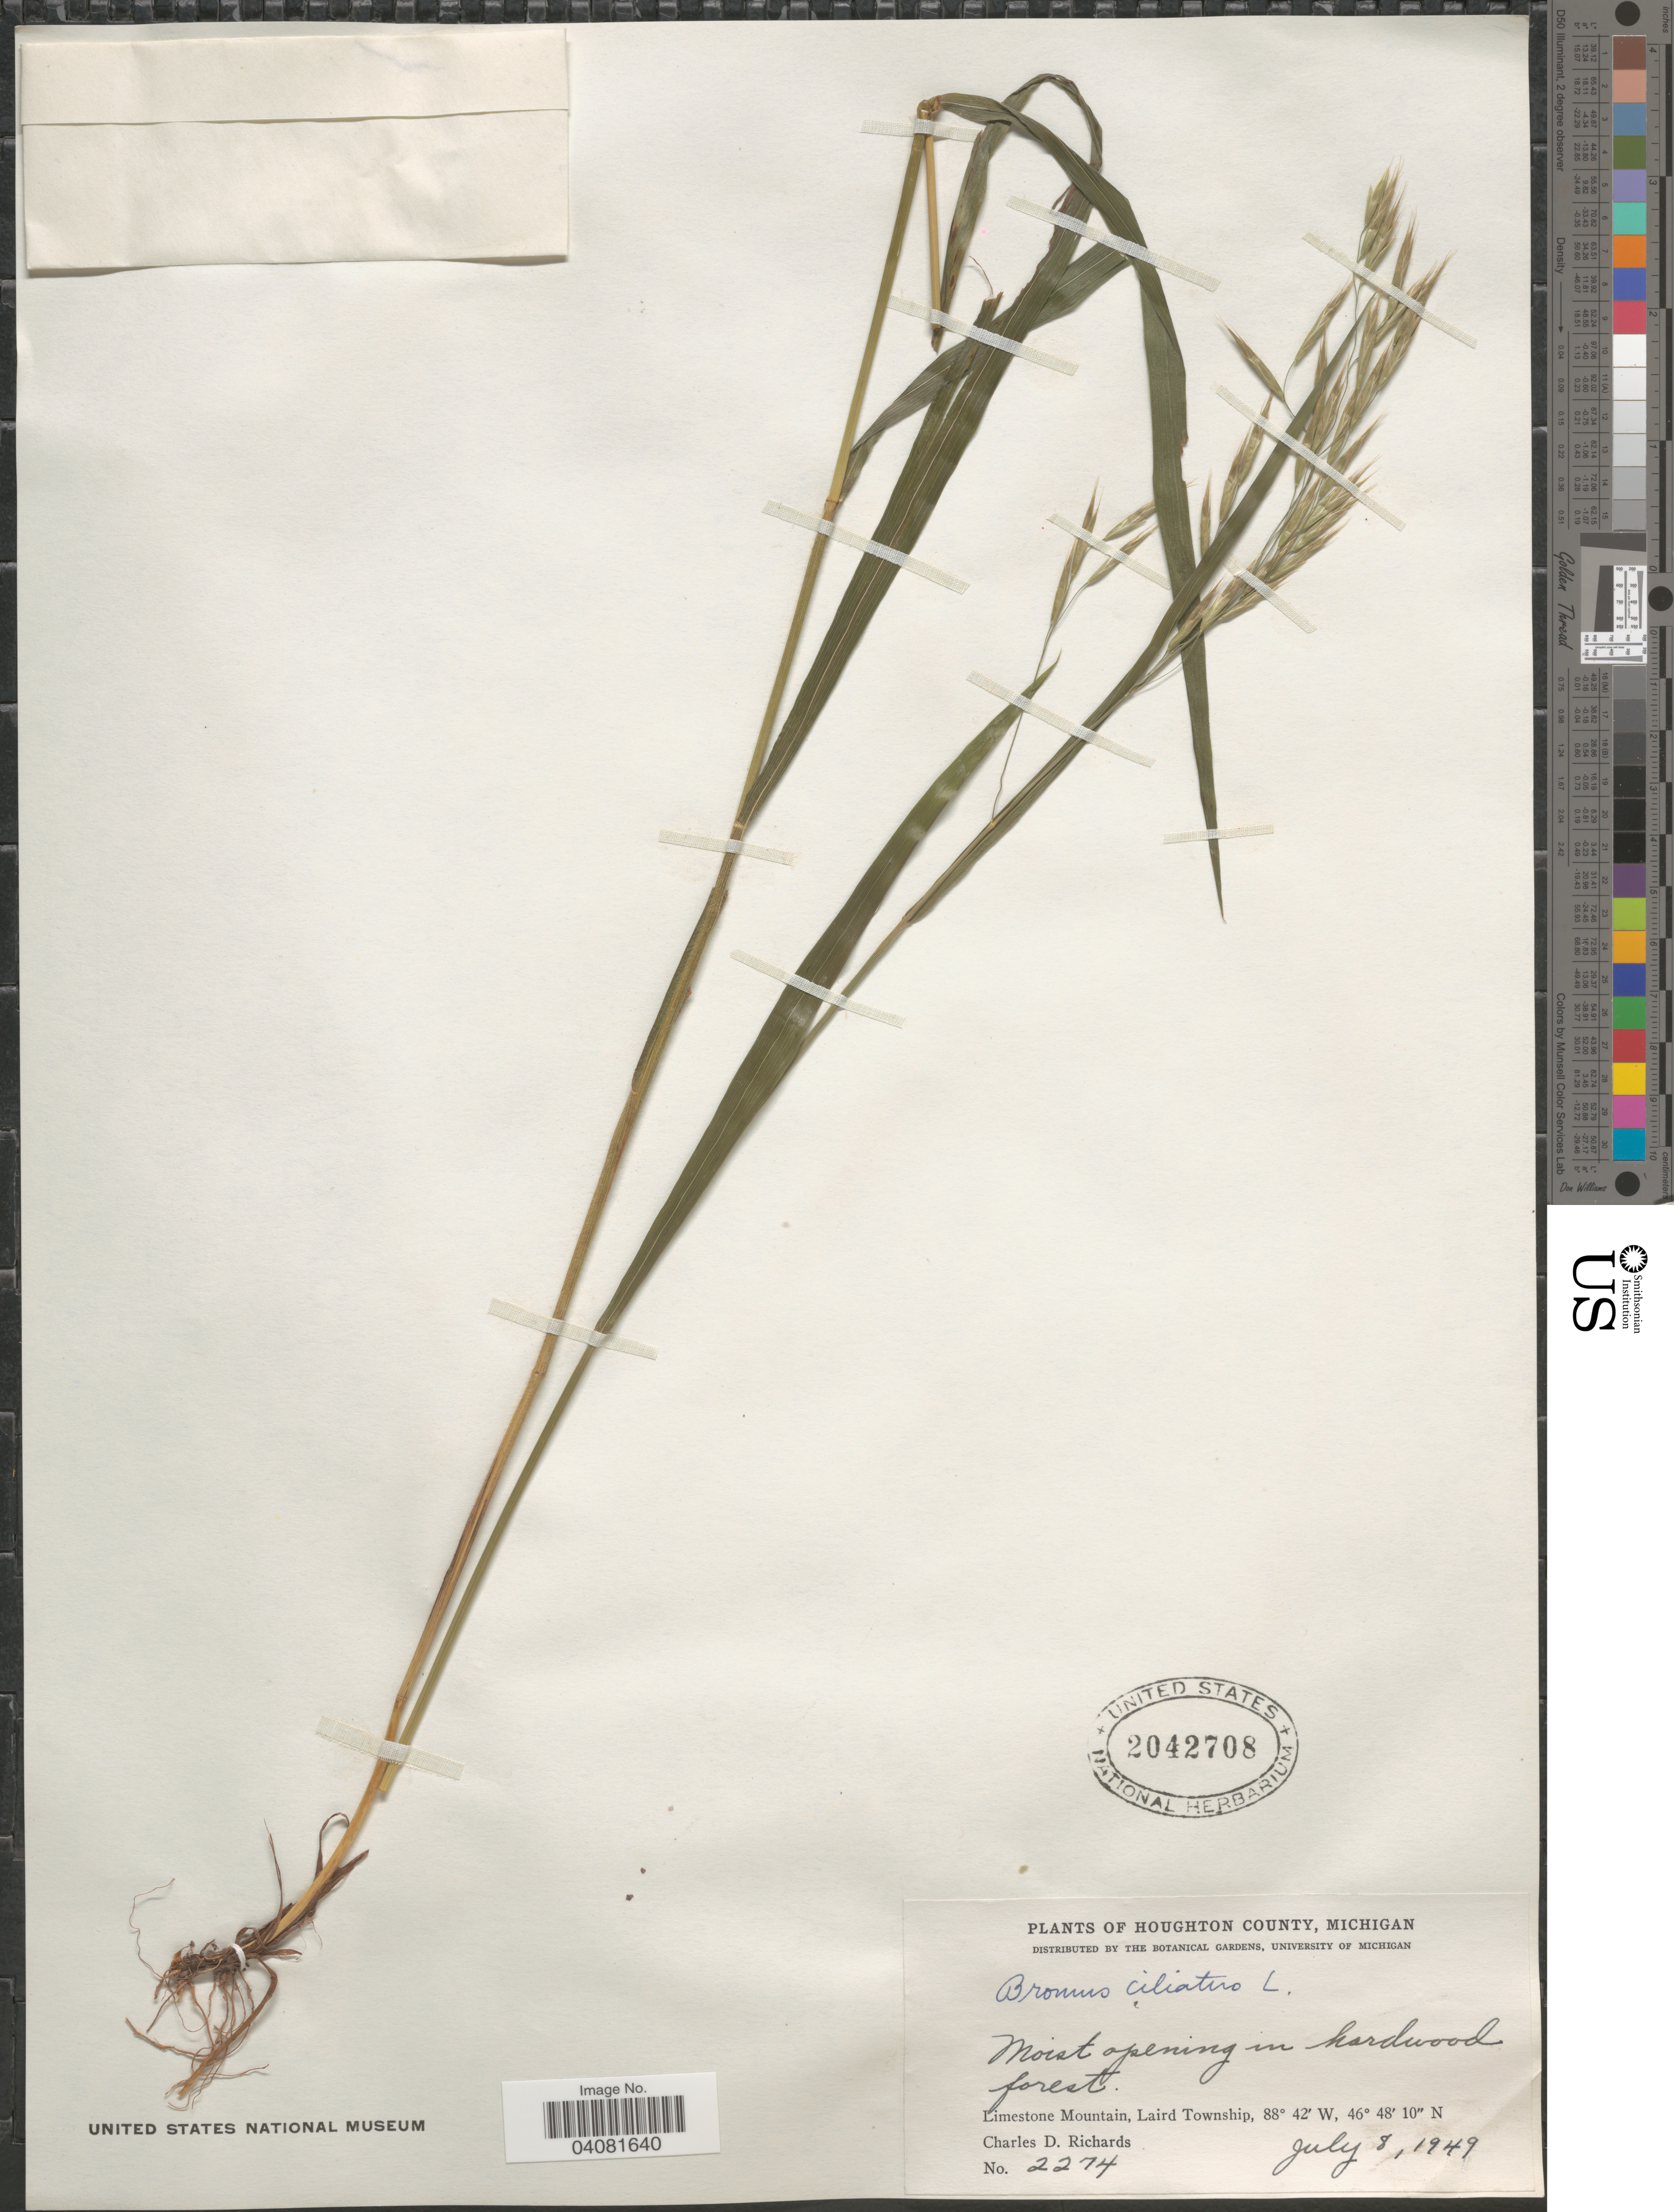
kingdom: Plantae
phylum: Tracheophyta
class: Liliopsida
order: Poales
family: Poaceae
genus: Bromus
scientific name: Bromus ciliatus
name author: L.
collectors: C. Richards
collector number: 2274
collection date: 1949-07-08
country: United States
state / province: Michigan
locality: Houghton County. Limestone Mountain, Laird Township.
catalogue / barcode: US 2042708